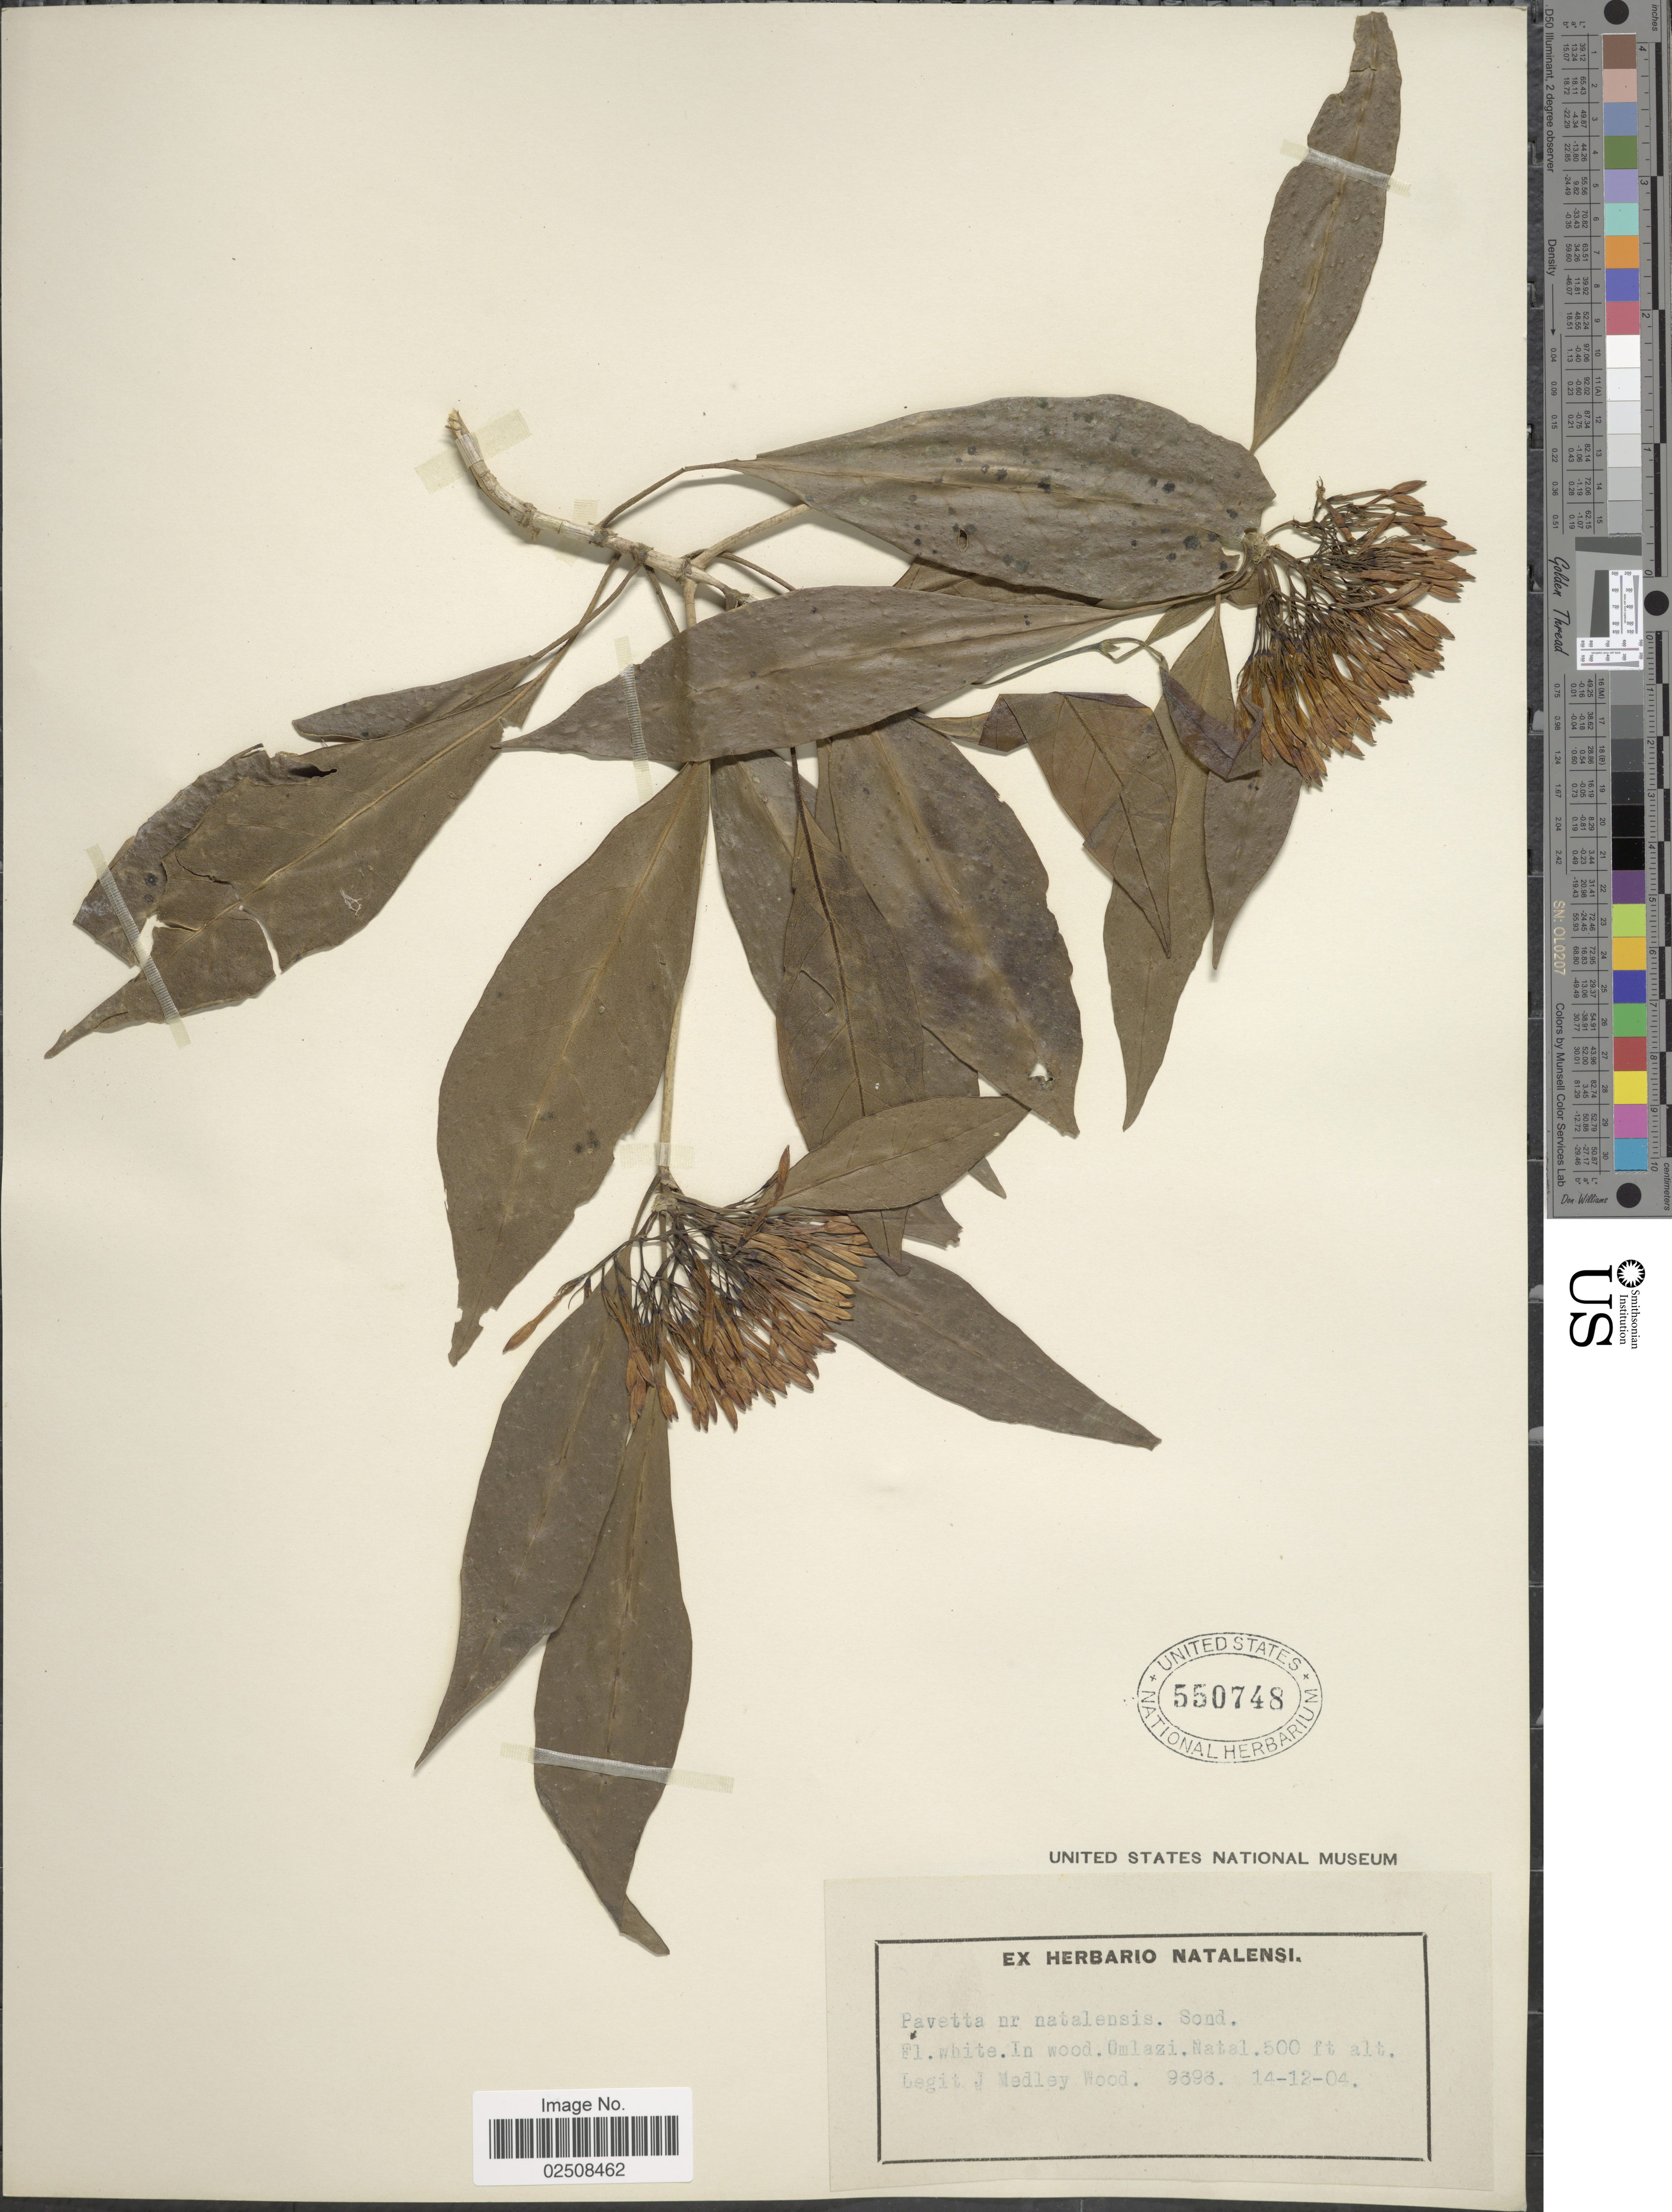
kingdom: Plantae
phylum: Tracheophyta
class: Magnoliopsida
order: Gentianales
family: Rubiaceae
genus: Pavetta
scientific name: Pavetta natalensis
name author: Sond.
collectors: J. Medley Wood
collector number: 9696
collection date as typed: Transcribed d/m/y: 14/12/4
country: South Africa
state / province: KwaZulu-Natal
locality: Omlazi. Natal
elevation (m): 152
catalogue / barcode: US 550748